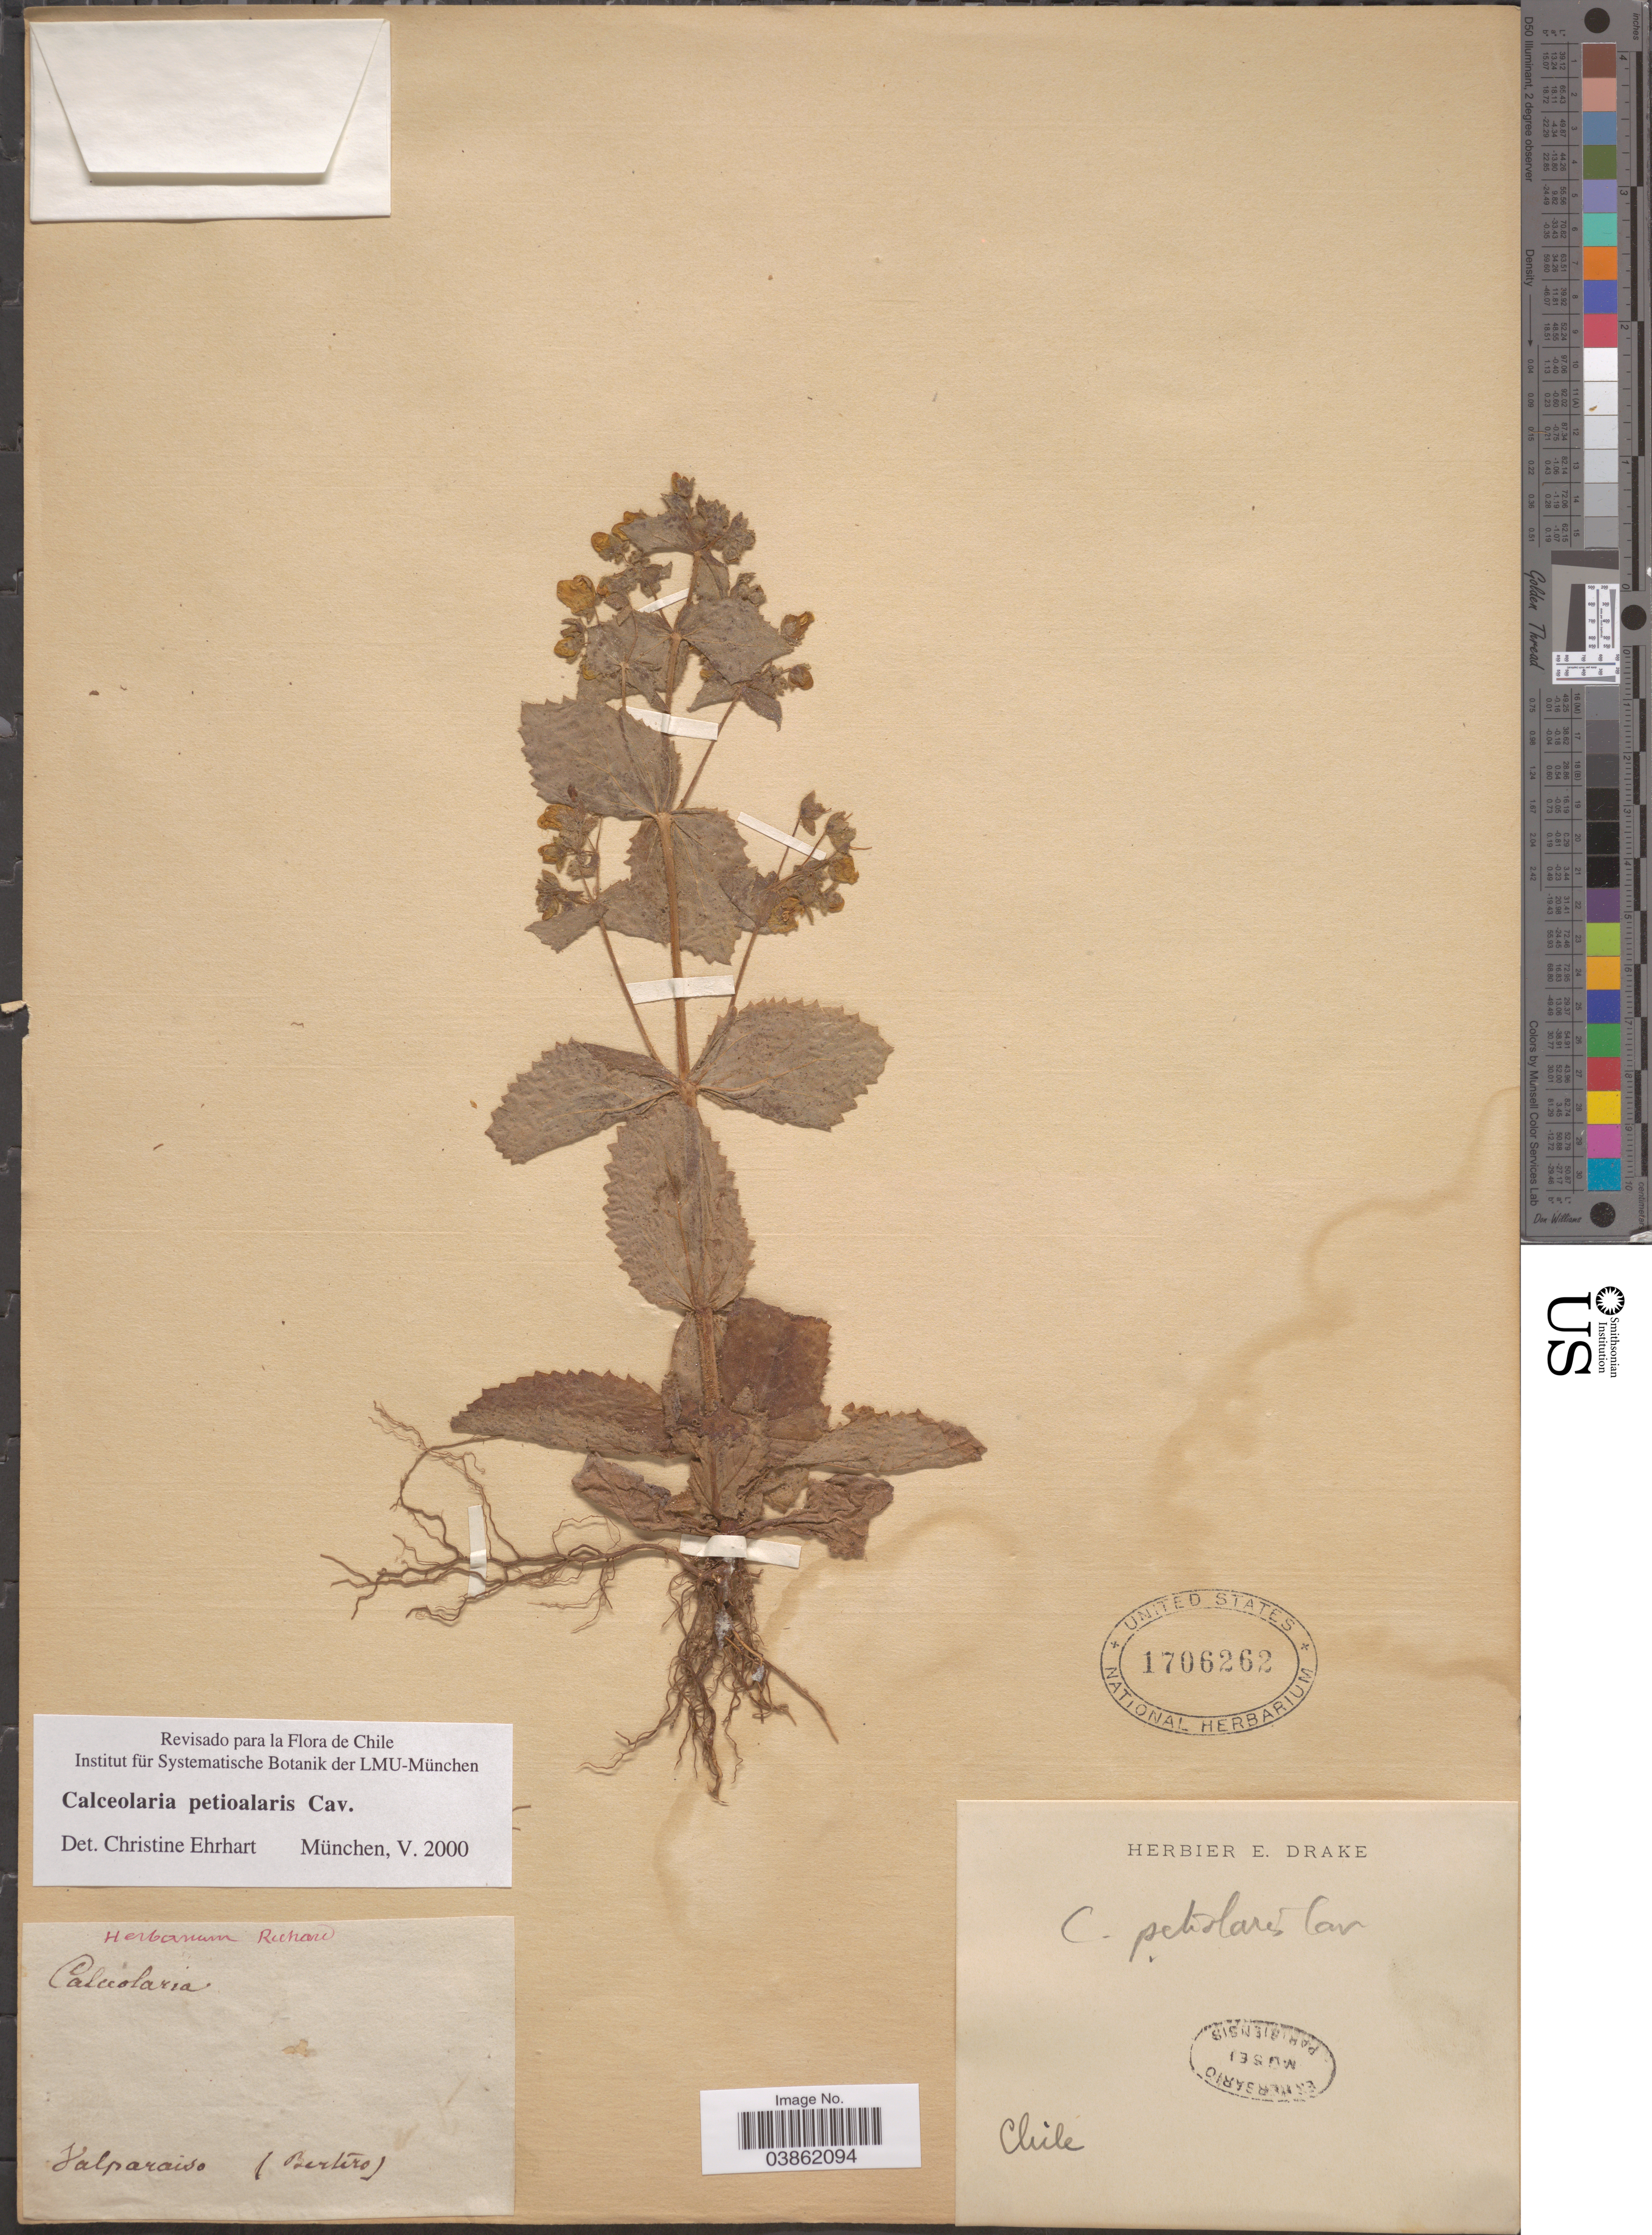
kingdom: Plantae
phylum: Tracheophyta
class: Magnoliopsida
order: Lamiales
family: Calceolariaceae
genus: Calceolaria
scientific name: Calceolaria petiolaris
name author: Vahl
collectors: Bertero, --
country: Chile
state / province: Valparaíso (V)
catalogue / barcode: US 1706262